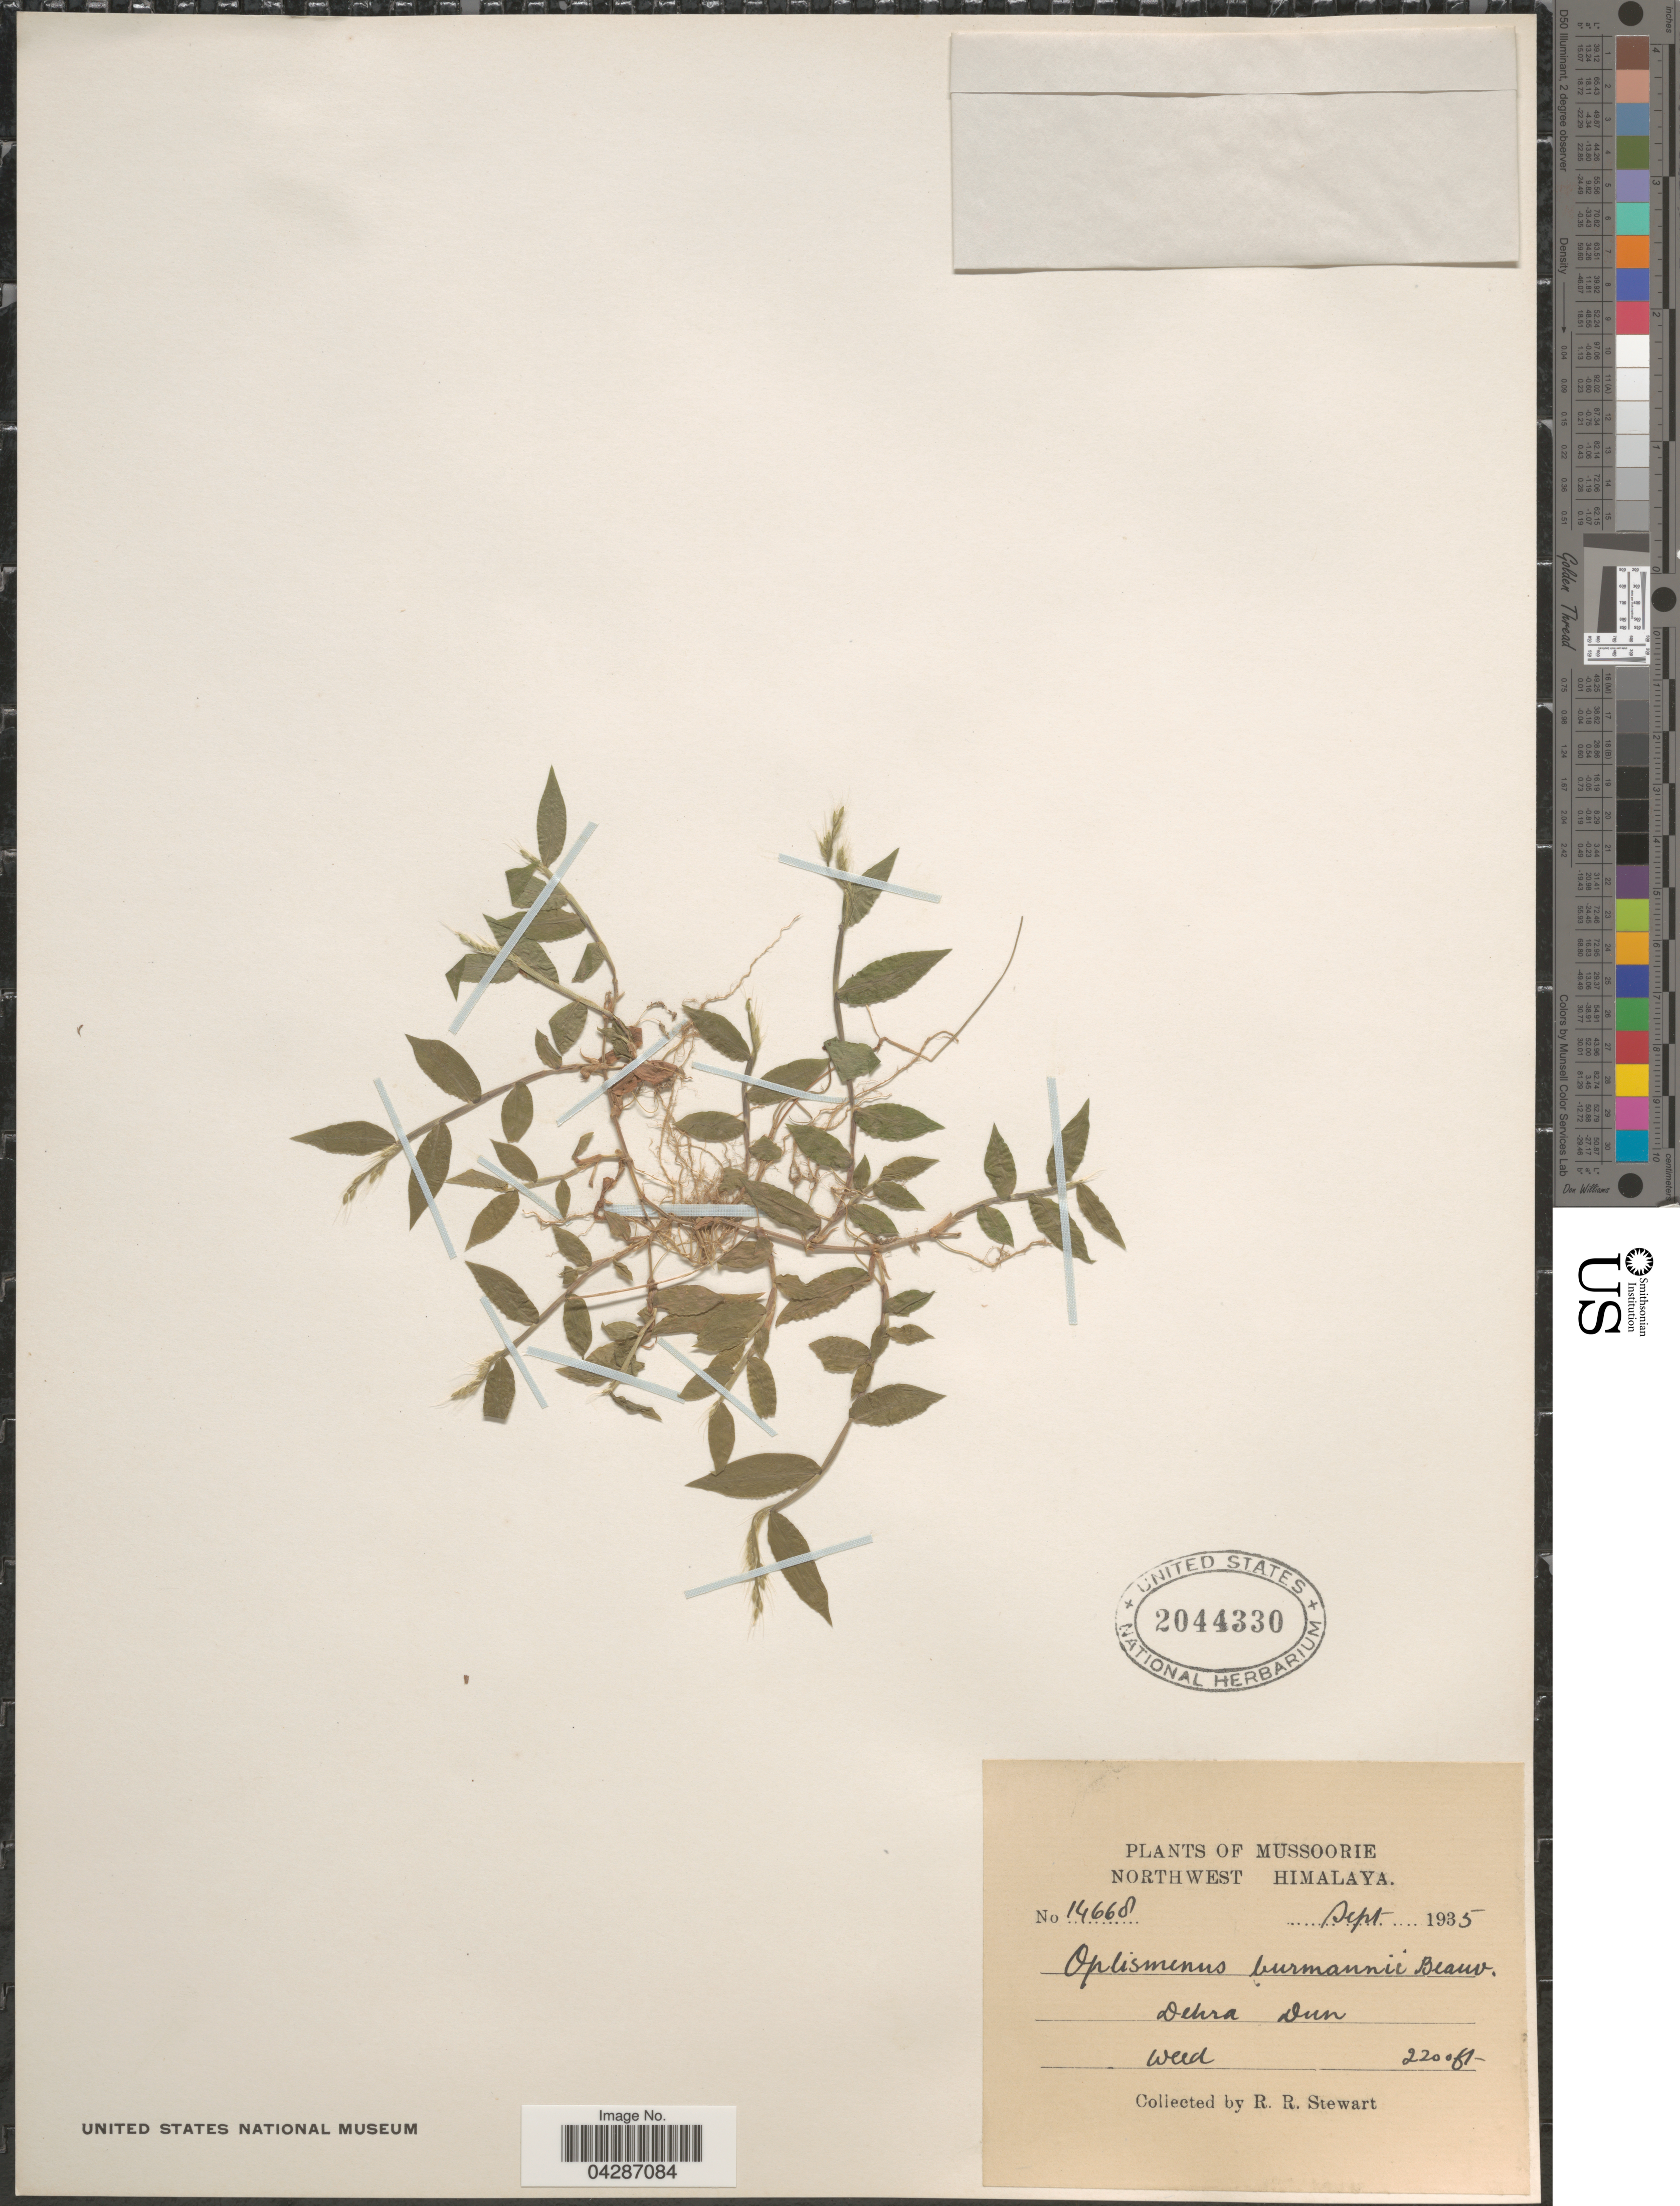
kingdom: Plantae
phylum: Tracheophyta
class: Liliopsida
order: Poales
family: Poaceae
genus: Oplismenus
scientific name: Oplismenus burmannii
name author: (Retz.) P. Beauv.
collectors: R. Stewart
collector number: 14668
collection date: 1935-09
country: India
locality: Mussoorie. Northwest Himalaya. Dehra Dun.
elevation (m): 671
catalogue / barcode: US 2044330